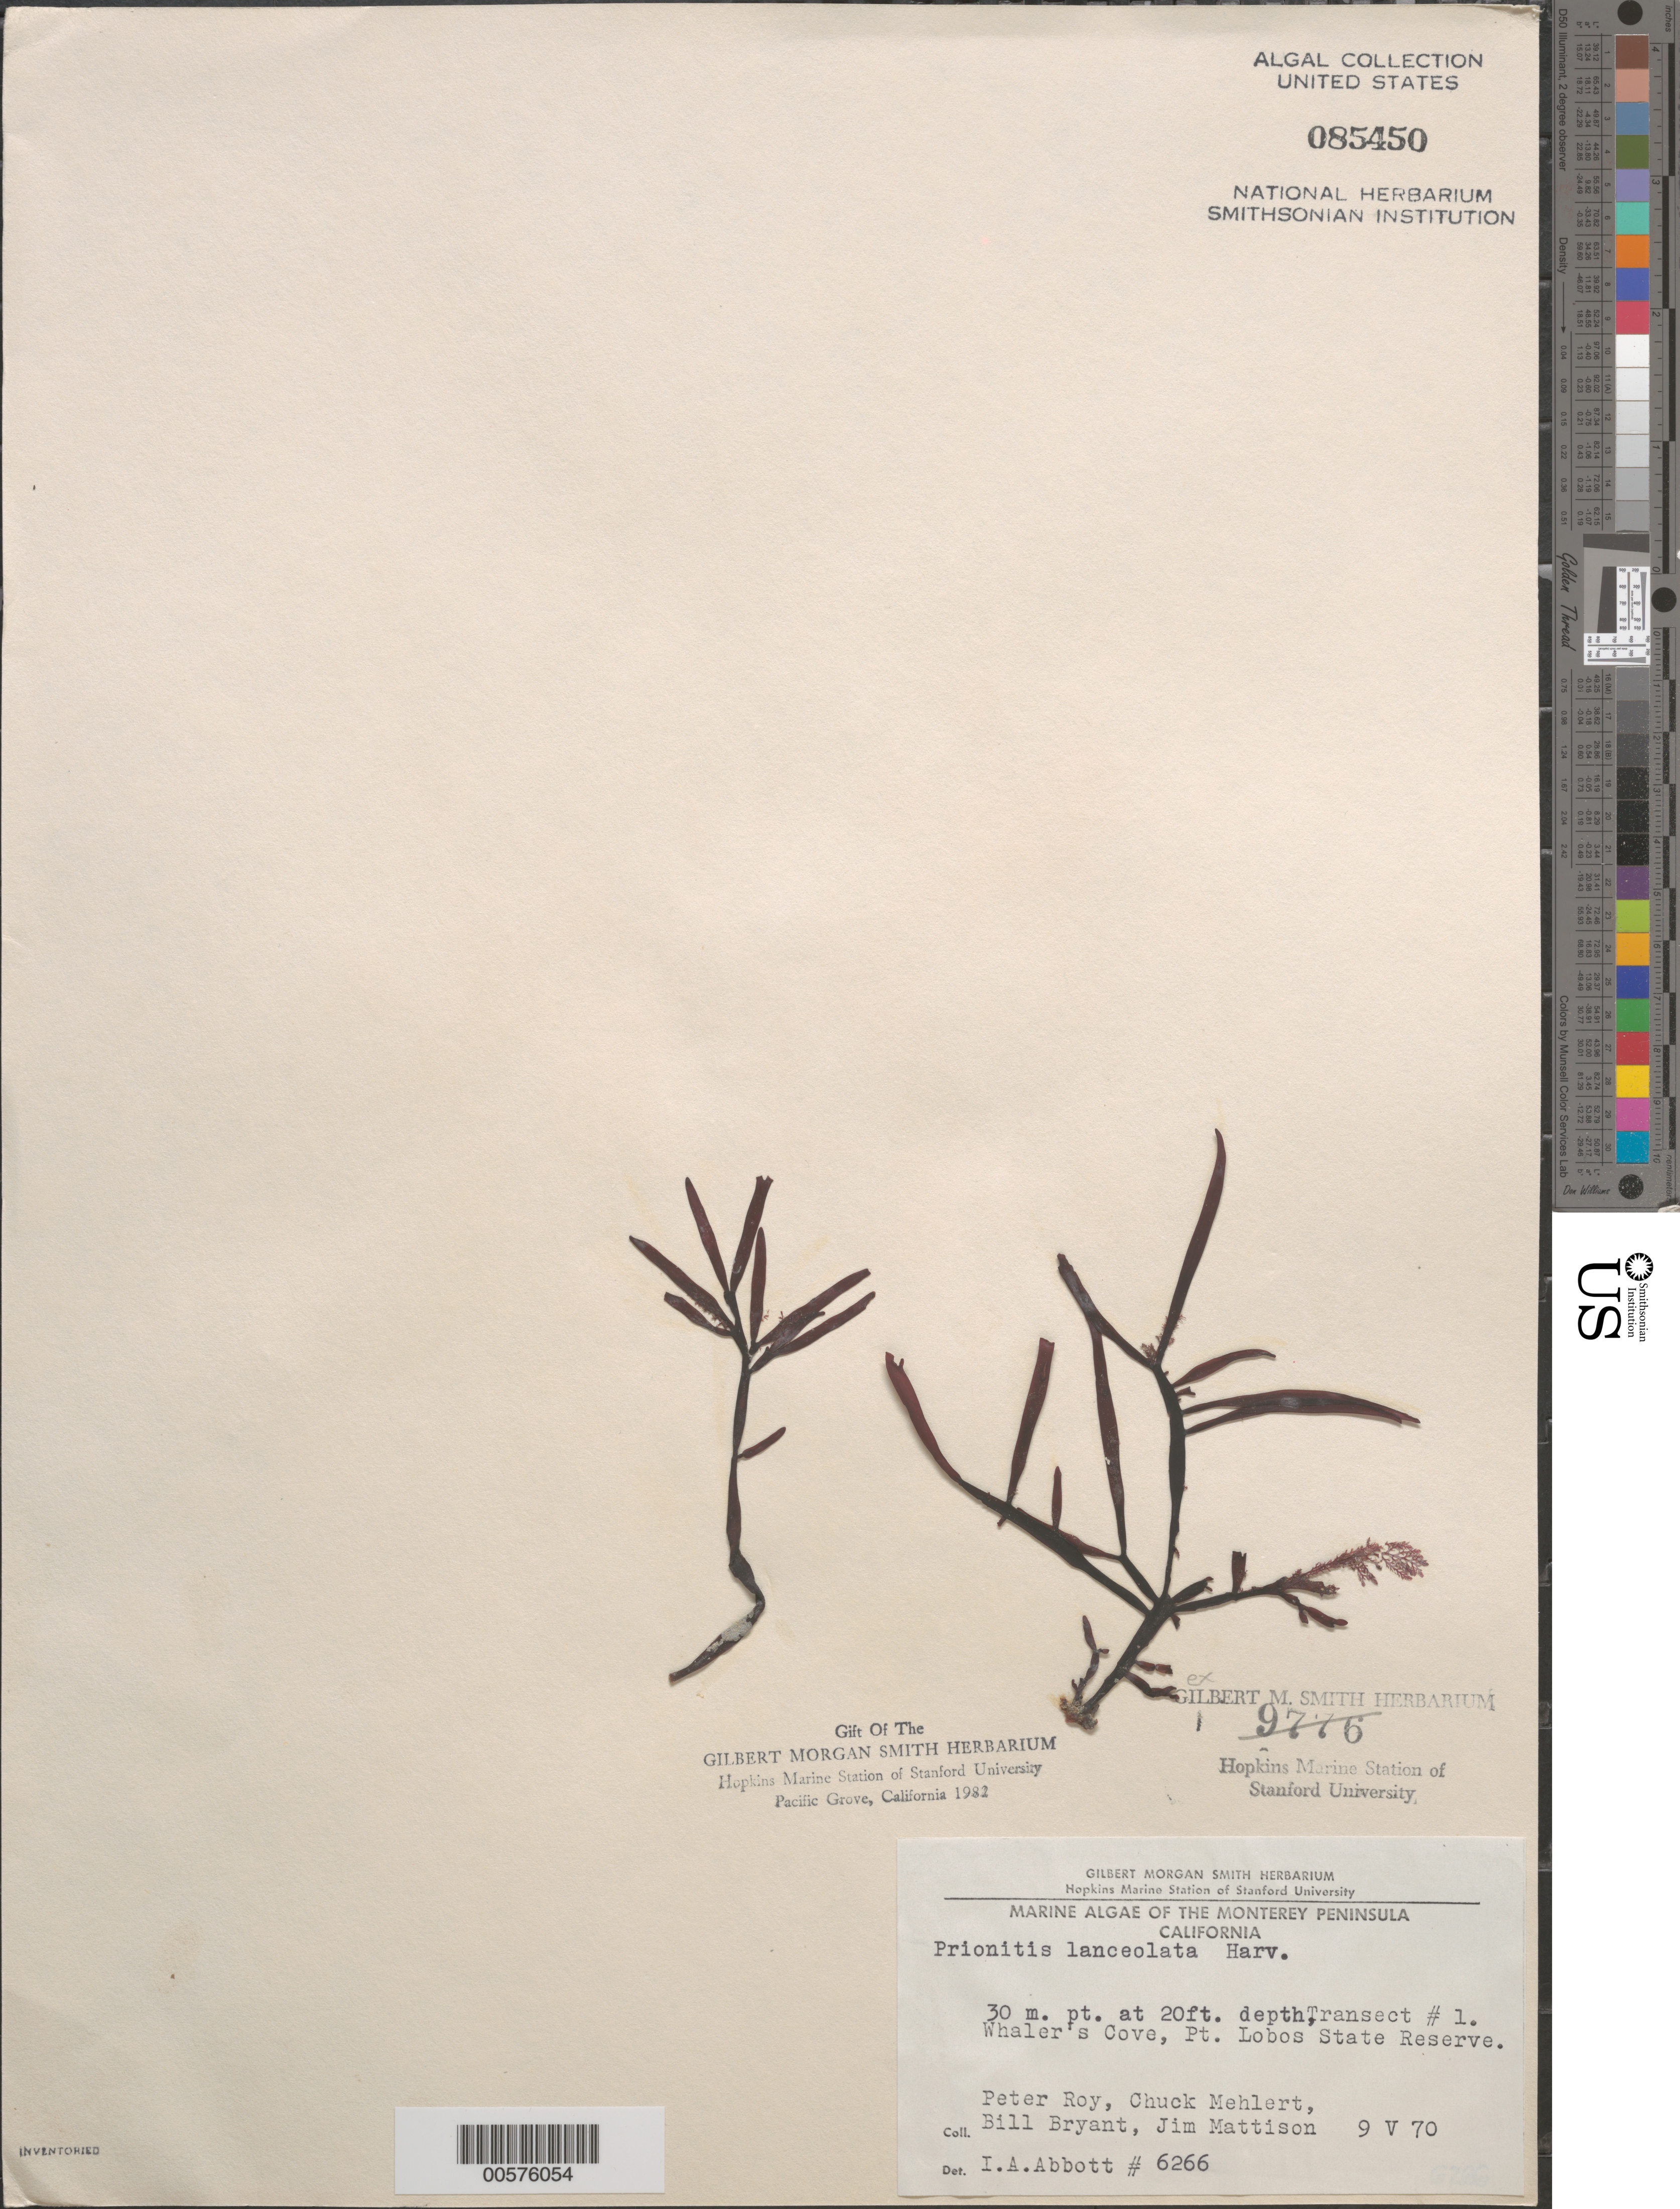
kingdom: Plantae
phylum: Rhodophyta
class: Florideophyceae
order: Cryptonemiales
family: Cryptonemiaceae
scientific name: Prionitis lanceolata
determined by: Abbott, Isabella A.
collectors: P. Roy, C. Mehlert, W. Bryant & J. Mattison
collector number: IAA 6266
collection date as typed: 09 May 1970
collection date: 1970-05-09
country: United States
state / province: California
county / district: Monterey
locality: Whaler's Cove, Point Lobos State Reserve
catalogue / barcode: US 85450